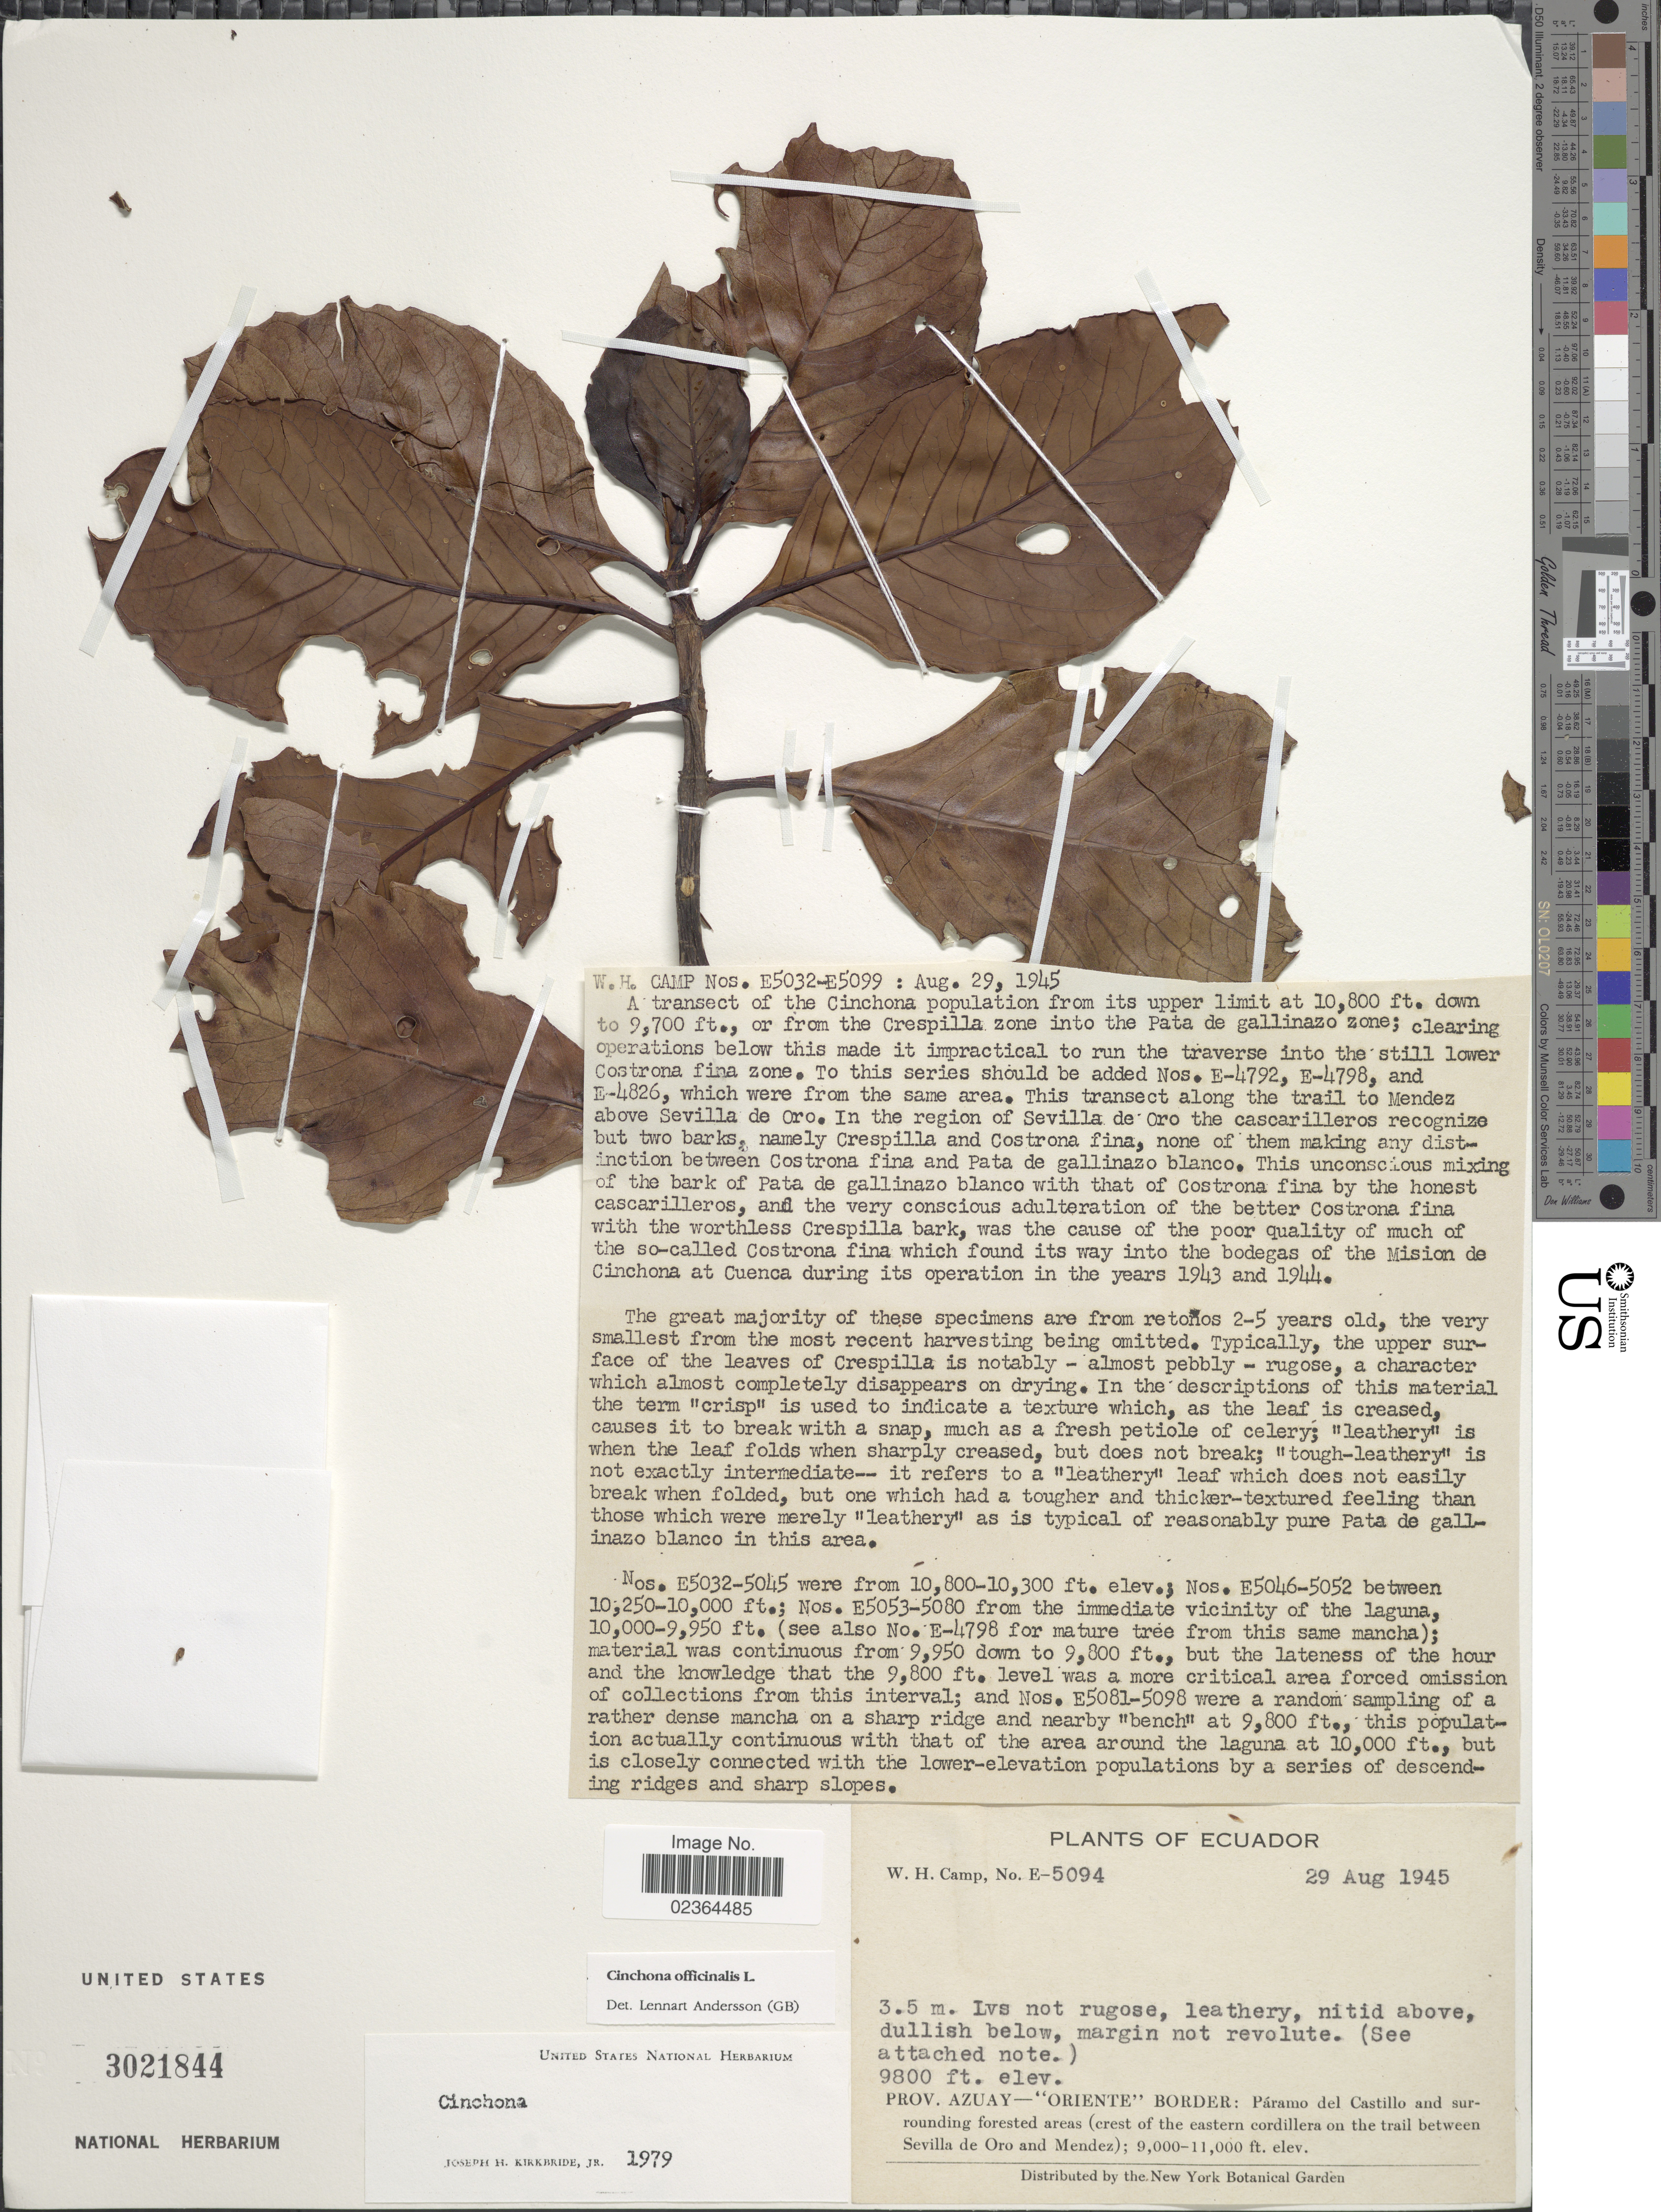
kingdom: Plantae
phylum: Tracheophyta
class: Magnoliopsida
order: Gentianales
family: Rubiaceae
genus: Cinchona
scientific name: Cinchona officinalis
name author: L.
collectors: W. H. Camp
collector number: E-5094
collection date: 1945-08-29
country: Ecuador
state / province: Azuay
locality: Prov. Azuay Oriente Border: Paramo del Castillo and surrounding forested areas (Crest of the eastern cordillera on the trail between Sevilla de Oro and Mendez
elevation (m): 2987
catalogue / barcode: US 3021844